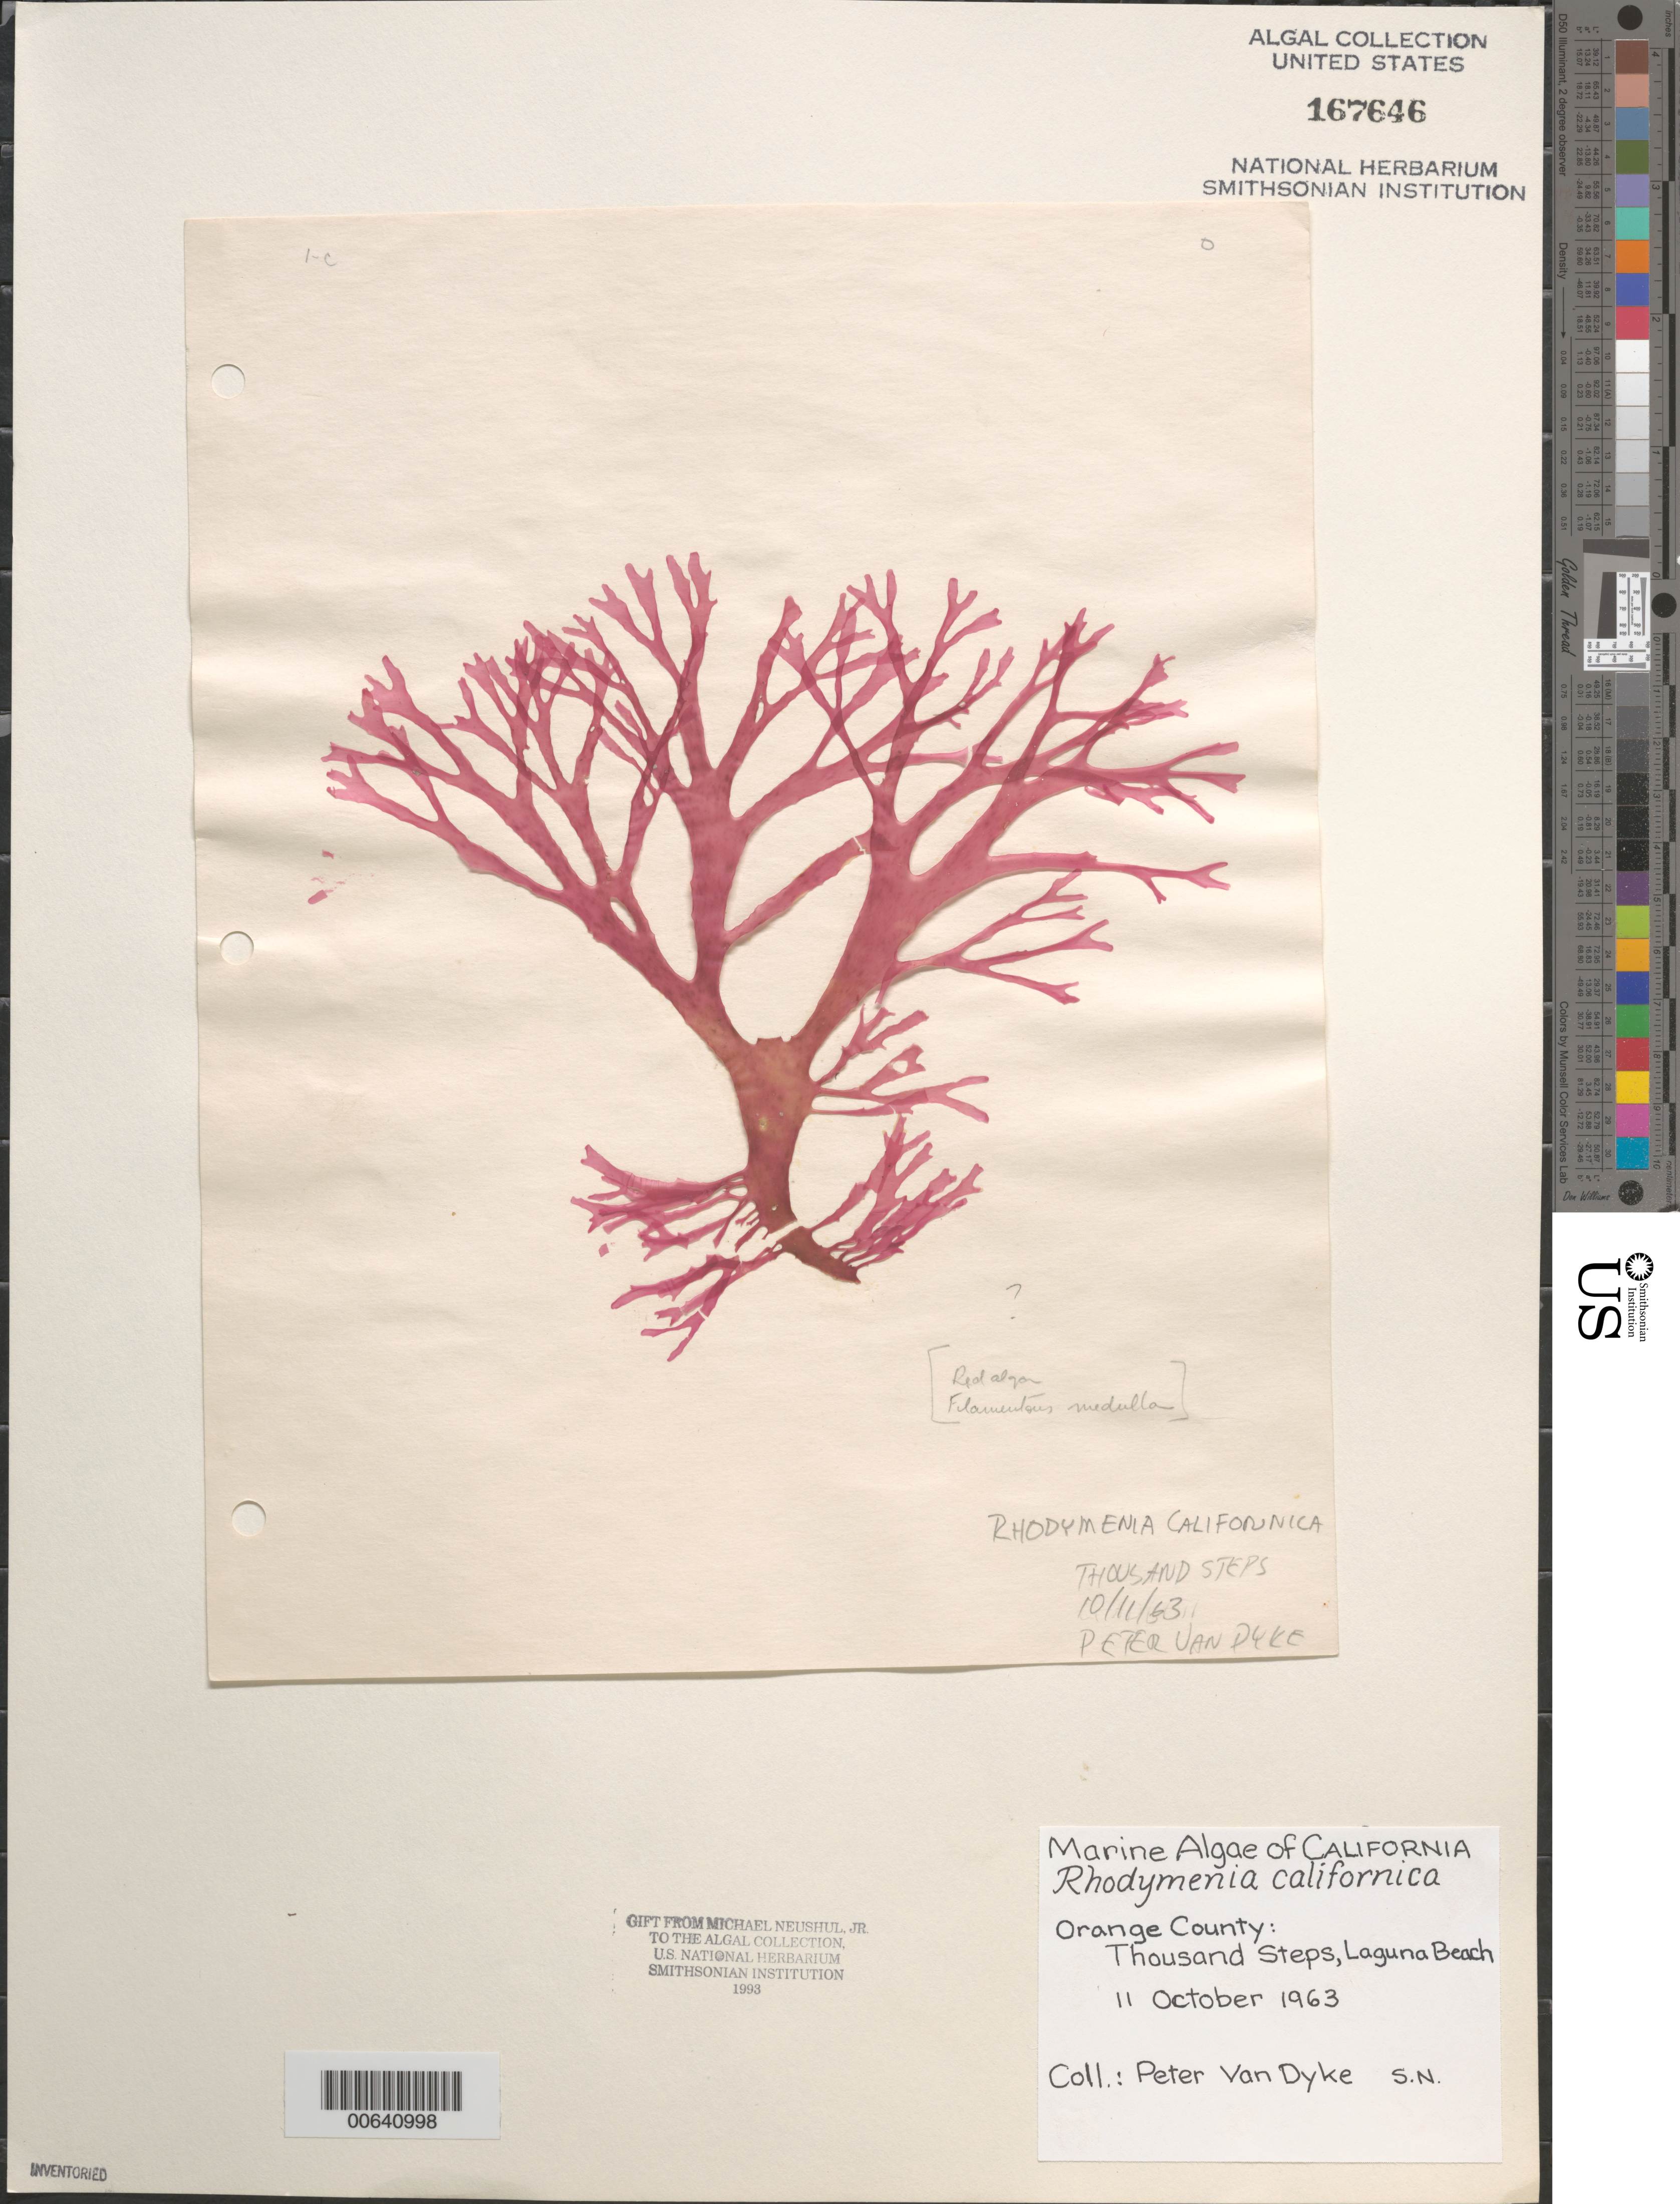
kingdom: Plantae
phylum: Rhodophyta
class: Florideophyceae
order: Rhodymeniales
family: Rhodymeniaceae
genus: Rhodymenia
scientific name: Rhodymenia californica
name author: Kylin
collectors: P. Van Dyke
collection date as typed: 11 Oct 1963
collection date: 1963-10-11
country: United States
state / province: California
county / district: Orange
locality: Thousand Steps, Laguna Beach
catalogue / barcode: US 167646